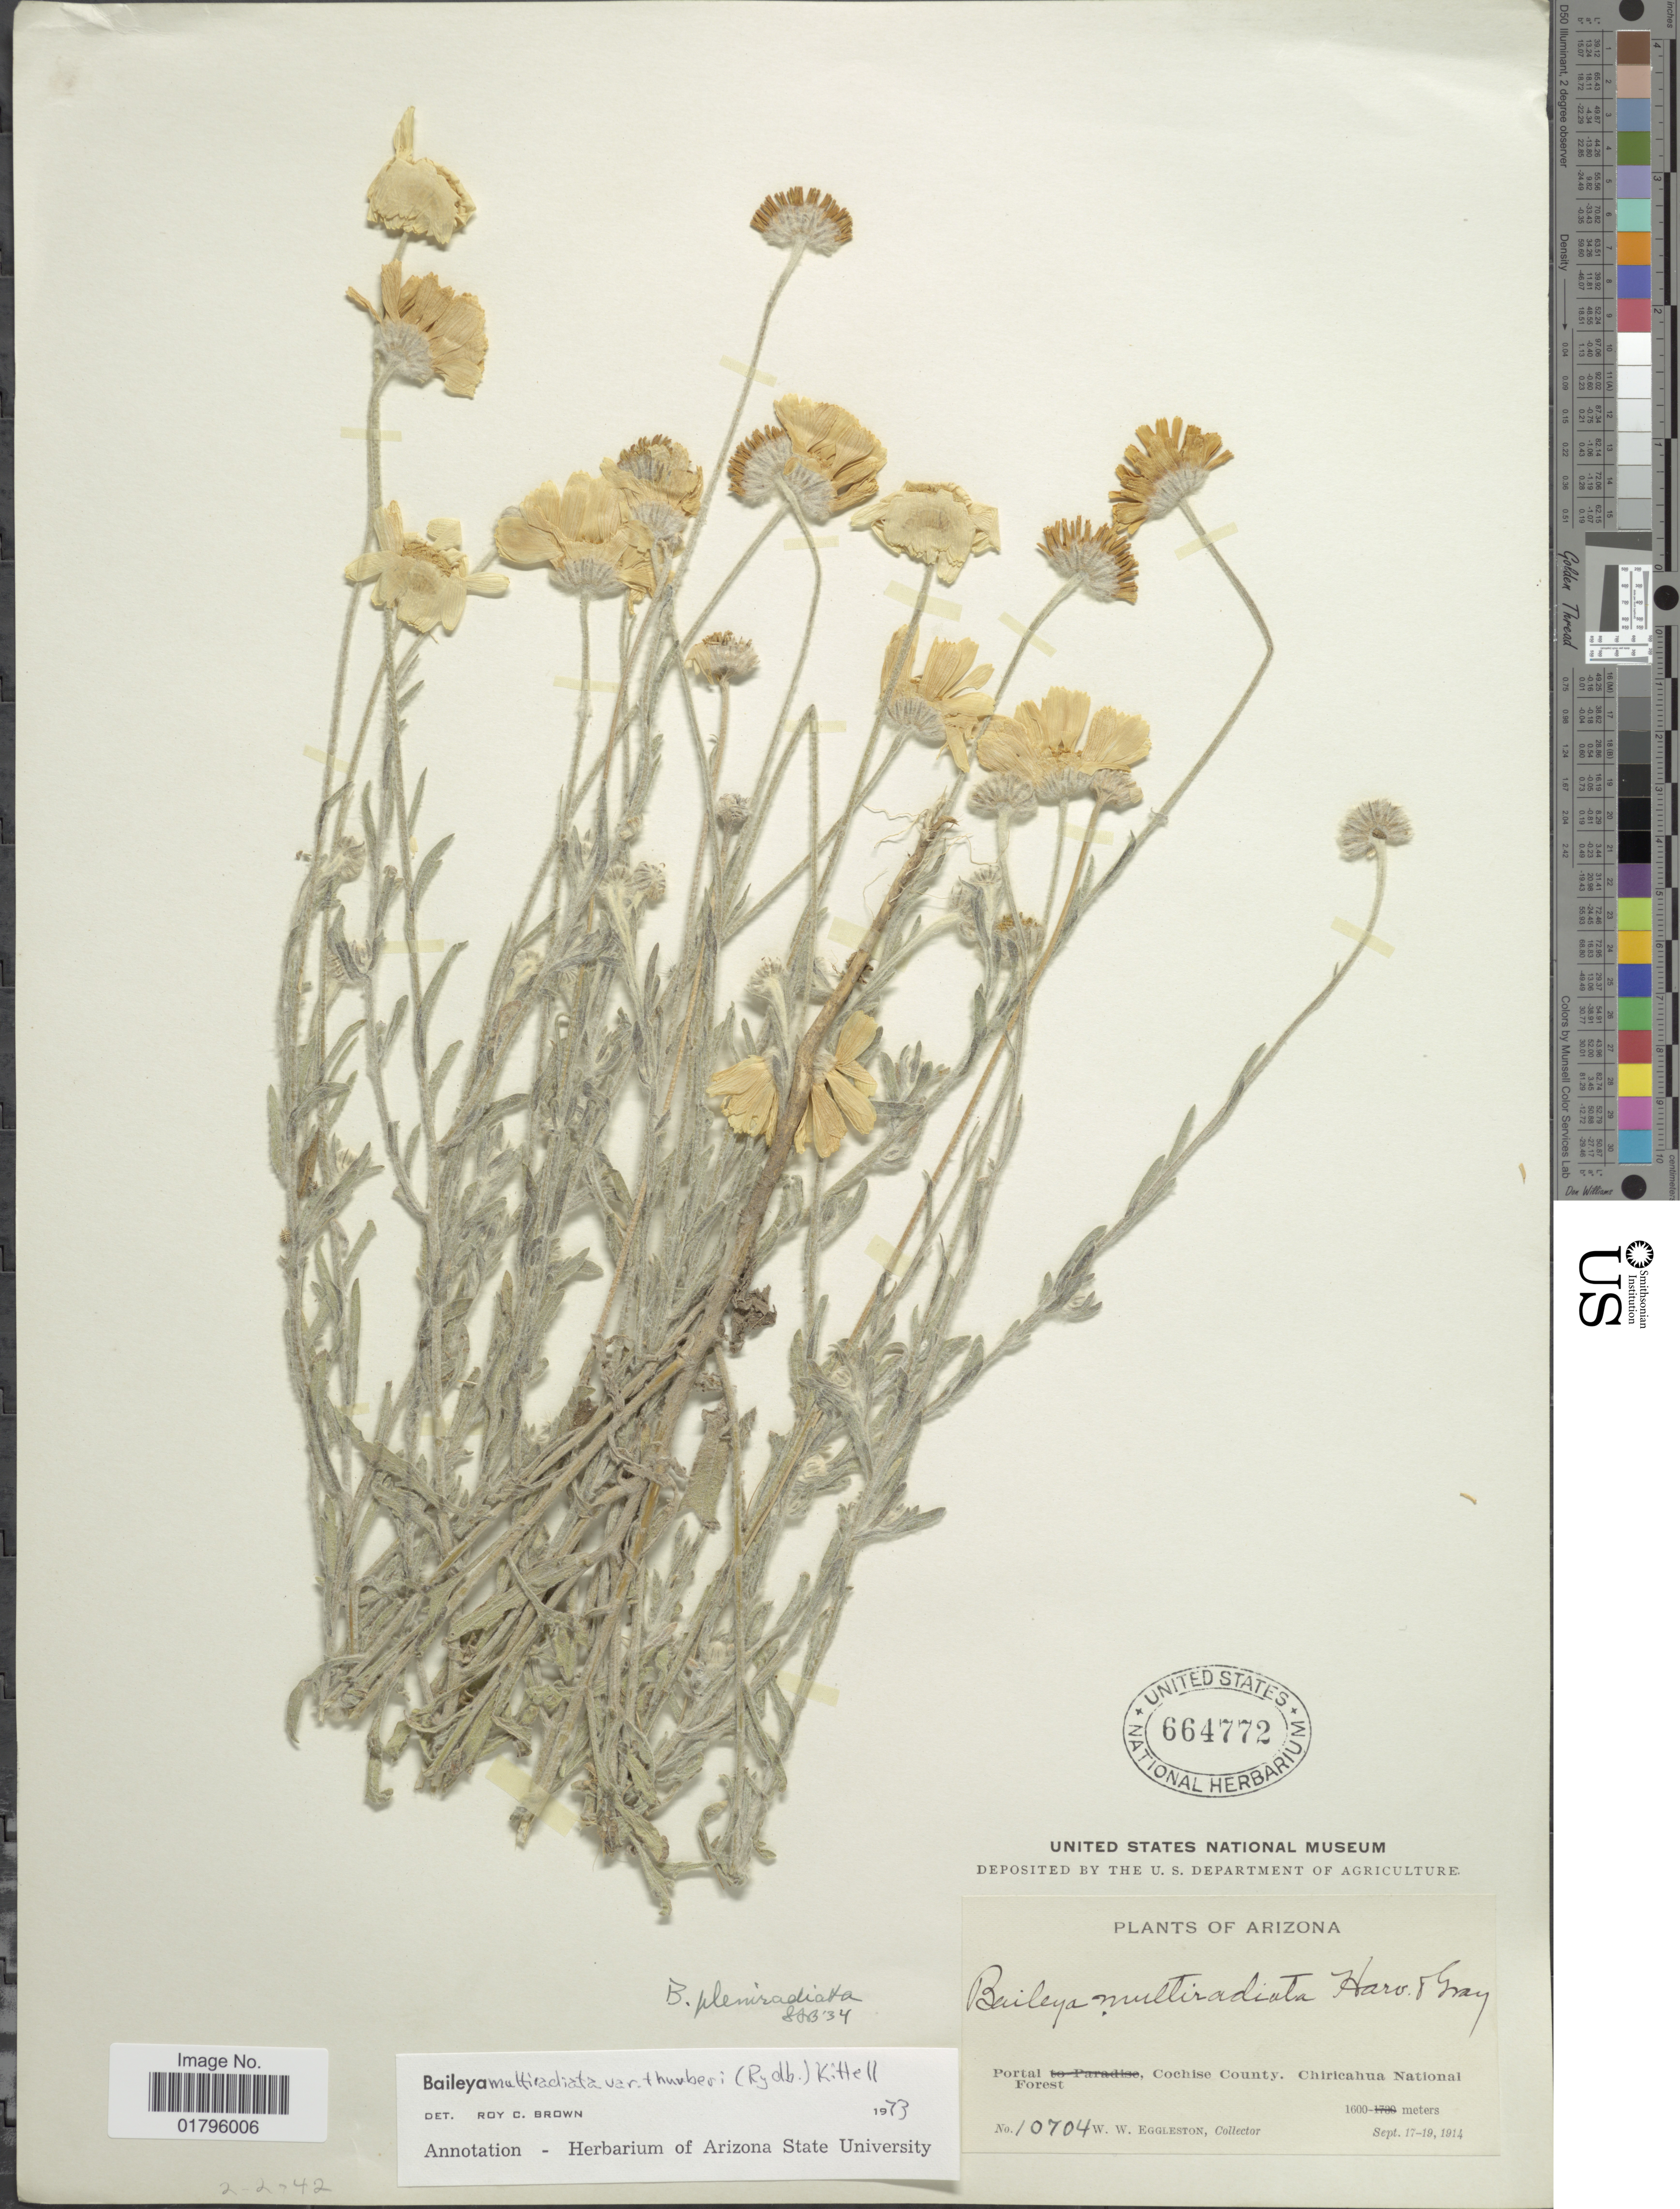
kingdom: Plantae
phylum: Tracheophyta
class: Magnoliopsida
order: Asterales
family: Asteraceae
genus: Baileya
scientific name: Baileya multiradiata var. thurberi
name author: (Rydb.) Kittell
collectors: W. W. Eggleston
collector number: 10704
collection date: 1914-09-17/1914-09-19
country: United States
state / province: Arizona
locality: Portal, Cochise County, Chiricahua National Forest.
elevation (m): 1600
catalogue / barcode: US 664772